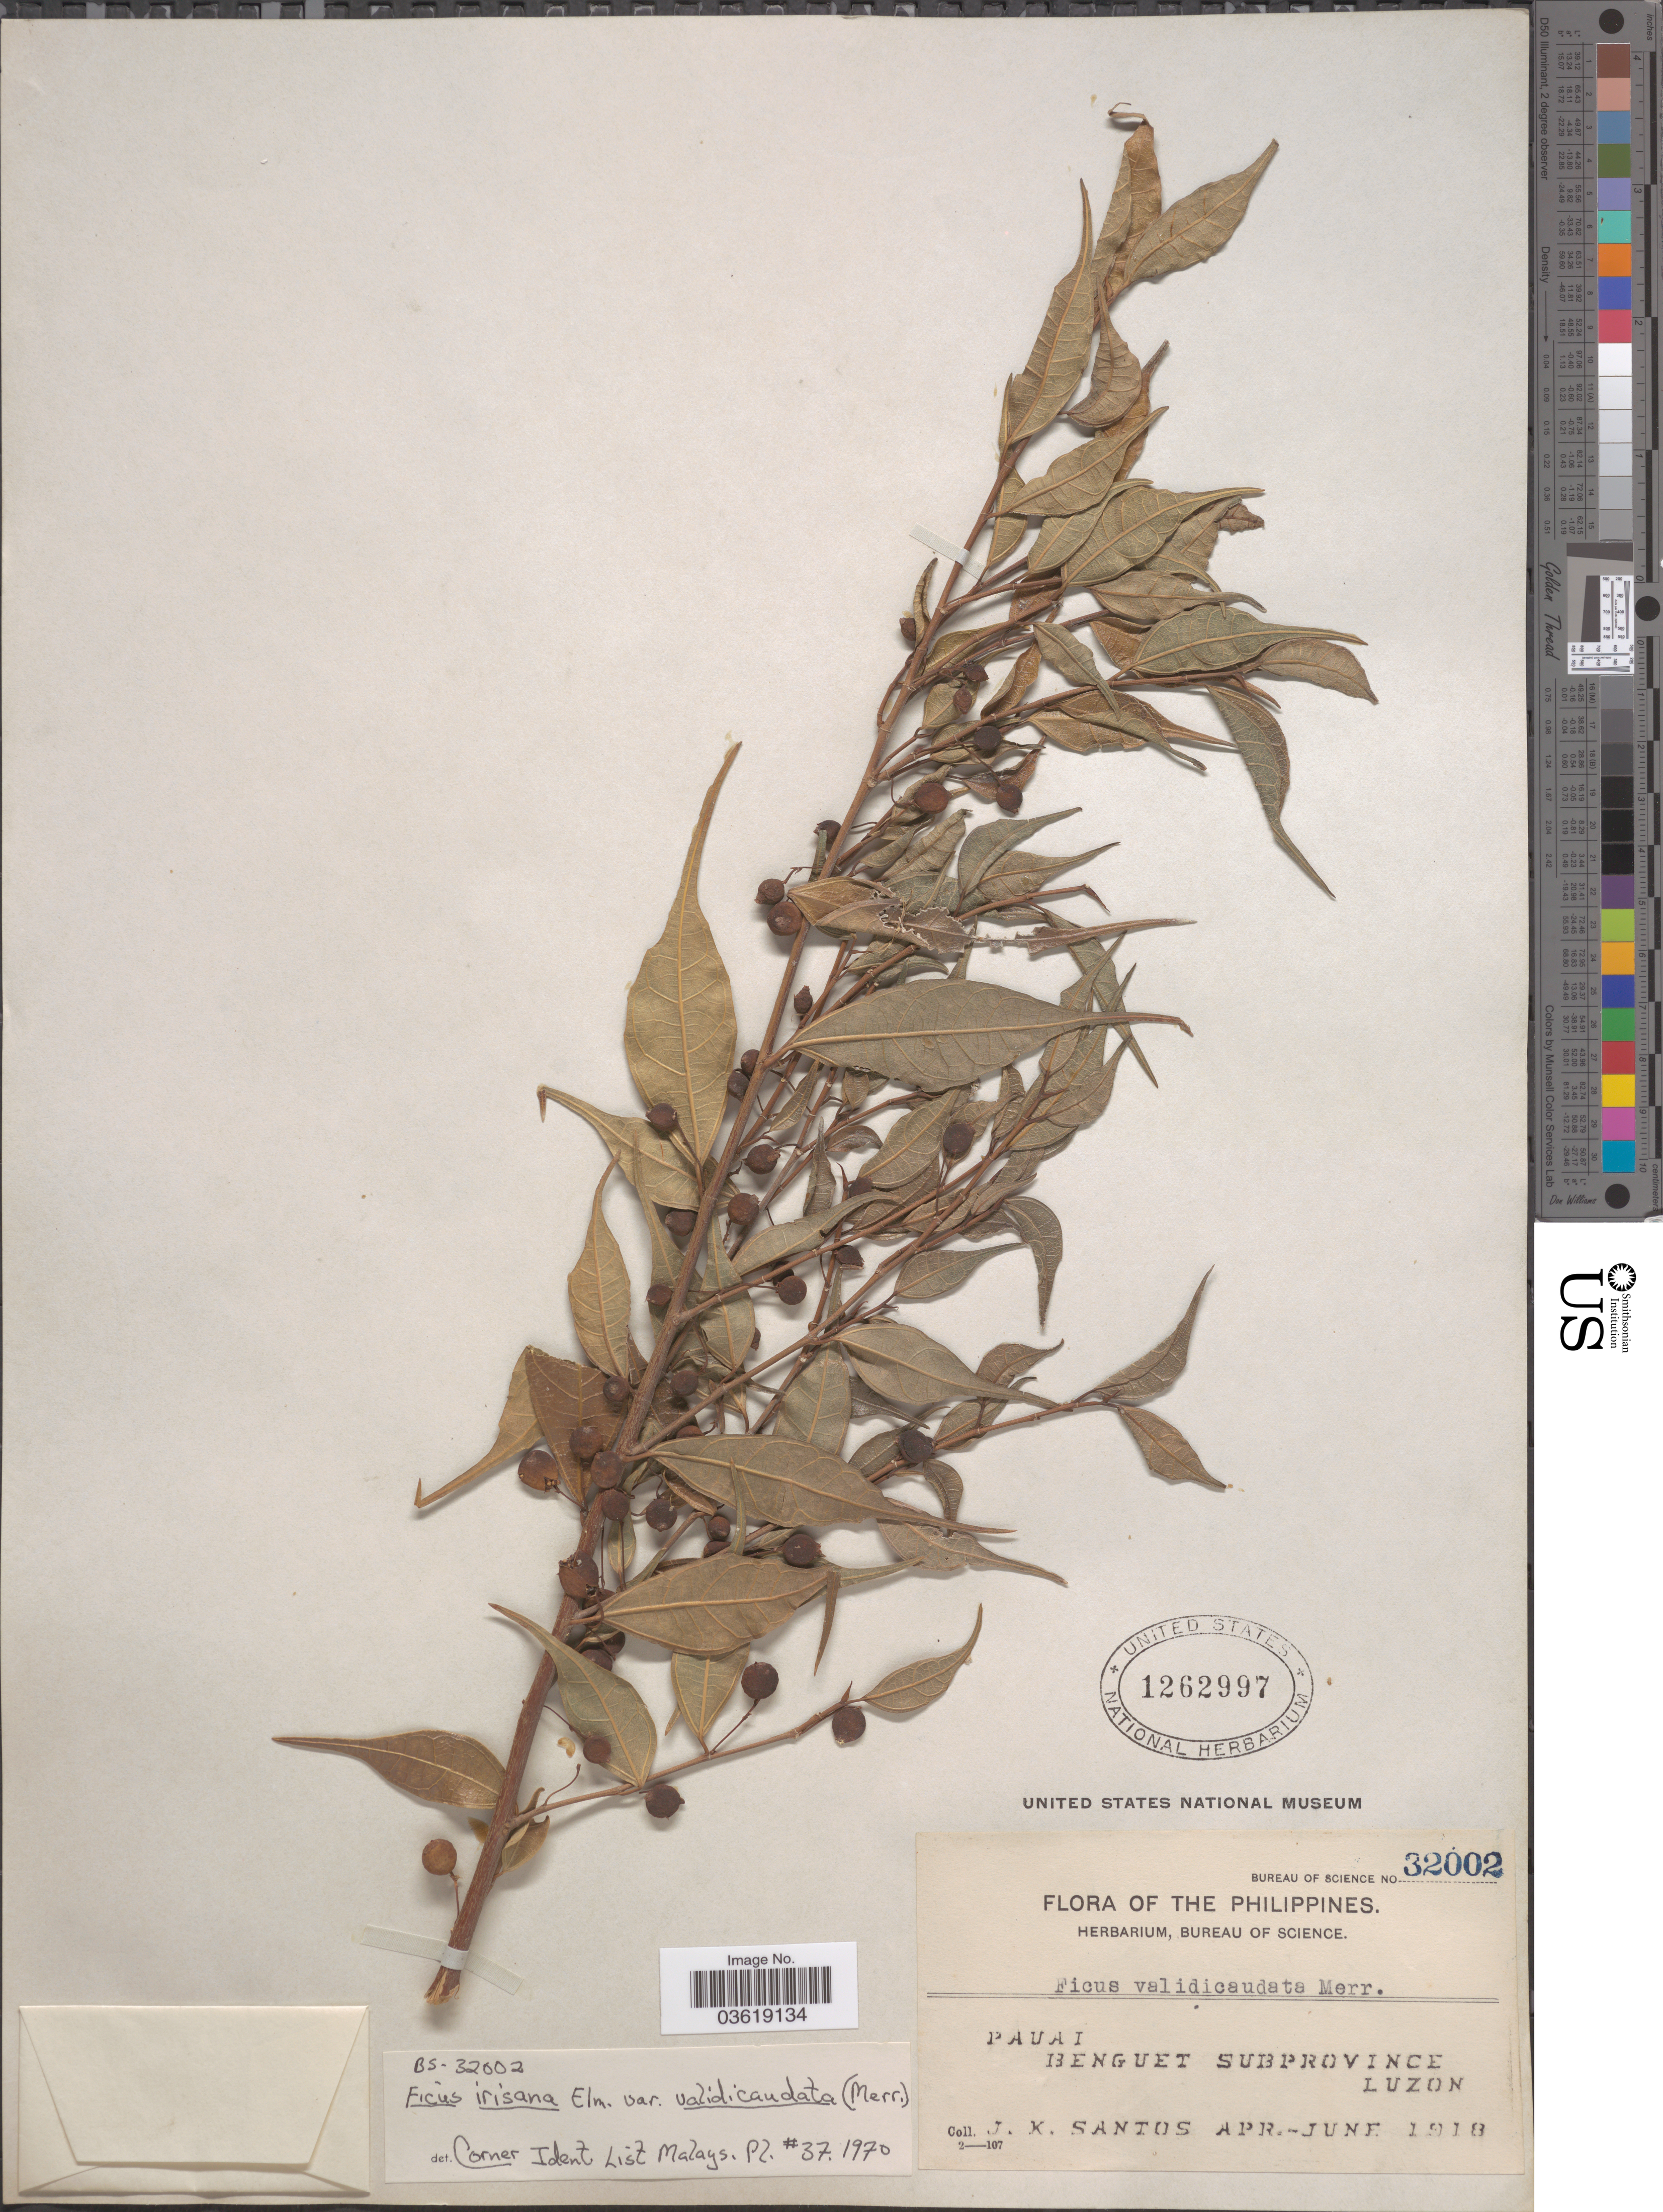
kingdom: Plantae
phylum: Tracheophyta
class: Magnoliopsida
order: Rosales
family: Moraceae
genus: Ficus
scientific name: Ficus irisana var. validicaudata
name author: Corner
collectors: J. K. Santos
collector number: Bureau of Science 32002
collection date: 1918-04/1918-06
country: Philippines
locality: Pauai. Benguet Subprovince, Luzon.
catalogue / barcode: US 1262997